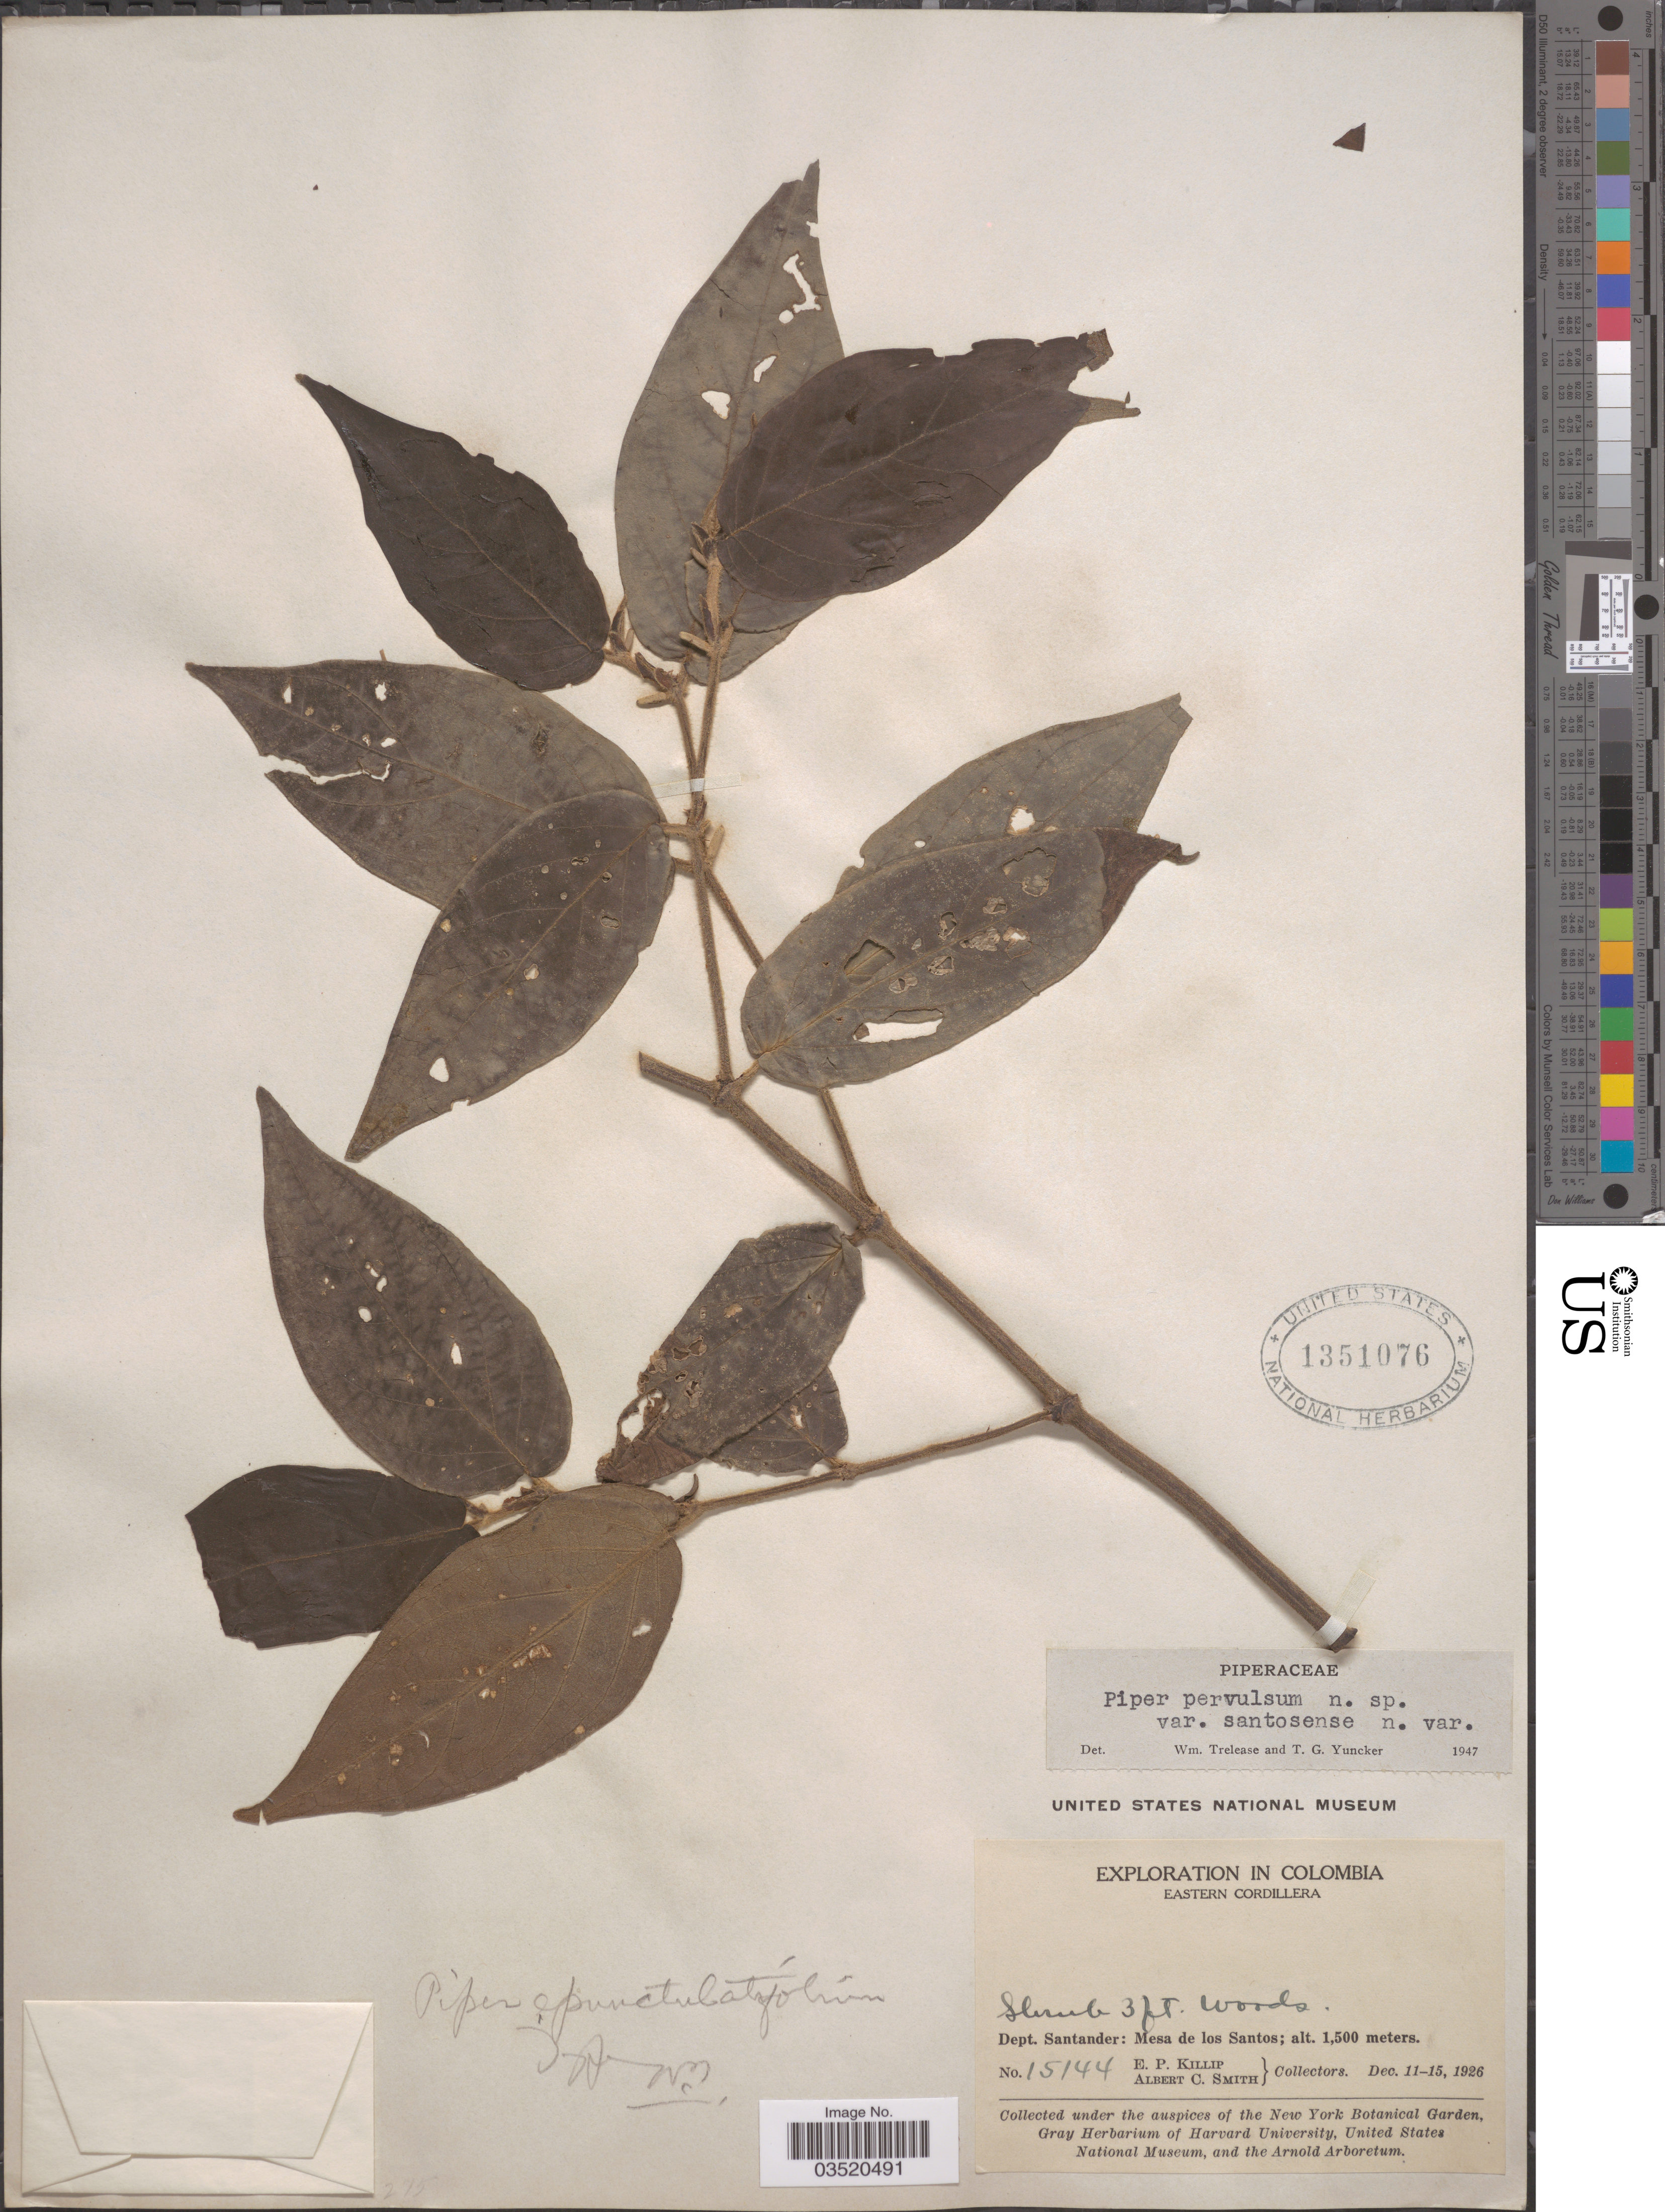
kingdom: Plantae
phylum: Tracheophyta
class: Magnoliopsida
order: Piperales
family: Piperaceae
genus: Piper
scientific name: Piper pervulsum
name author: Trel. & Yunck.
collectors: E. P. Killip & A. C. Smith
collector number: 15144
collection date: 1926-12-11/1926-12-15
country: Colombia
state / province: Santander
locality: Eastern Cordillera. Dept. Santander: Mesa de los Santos.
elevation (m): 1500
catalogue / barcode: US 1351076